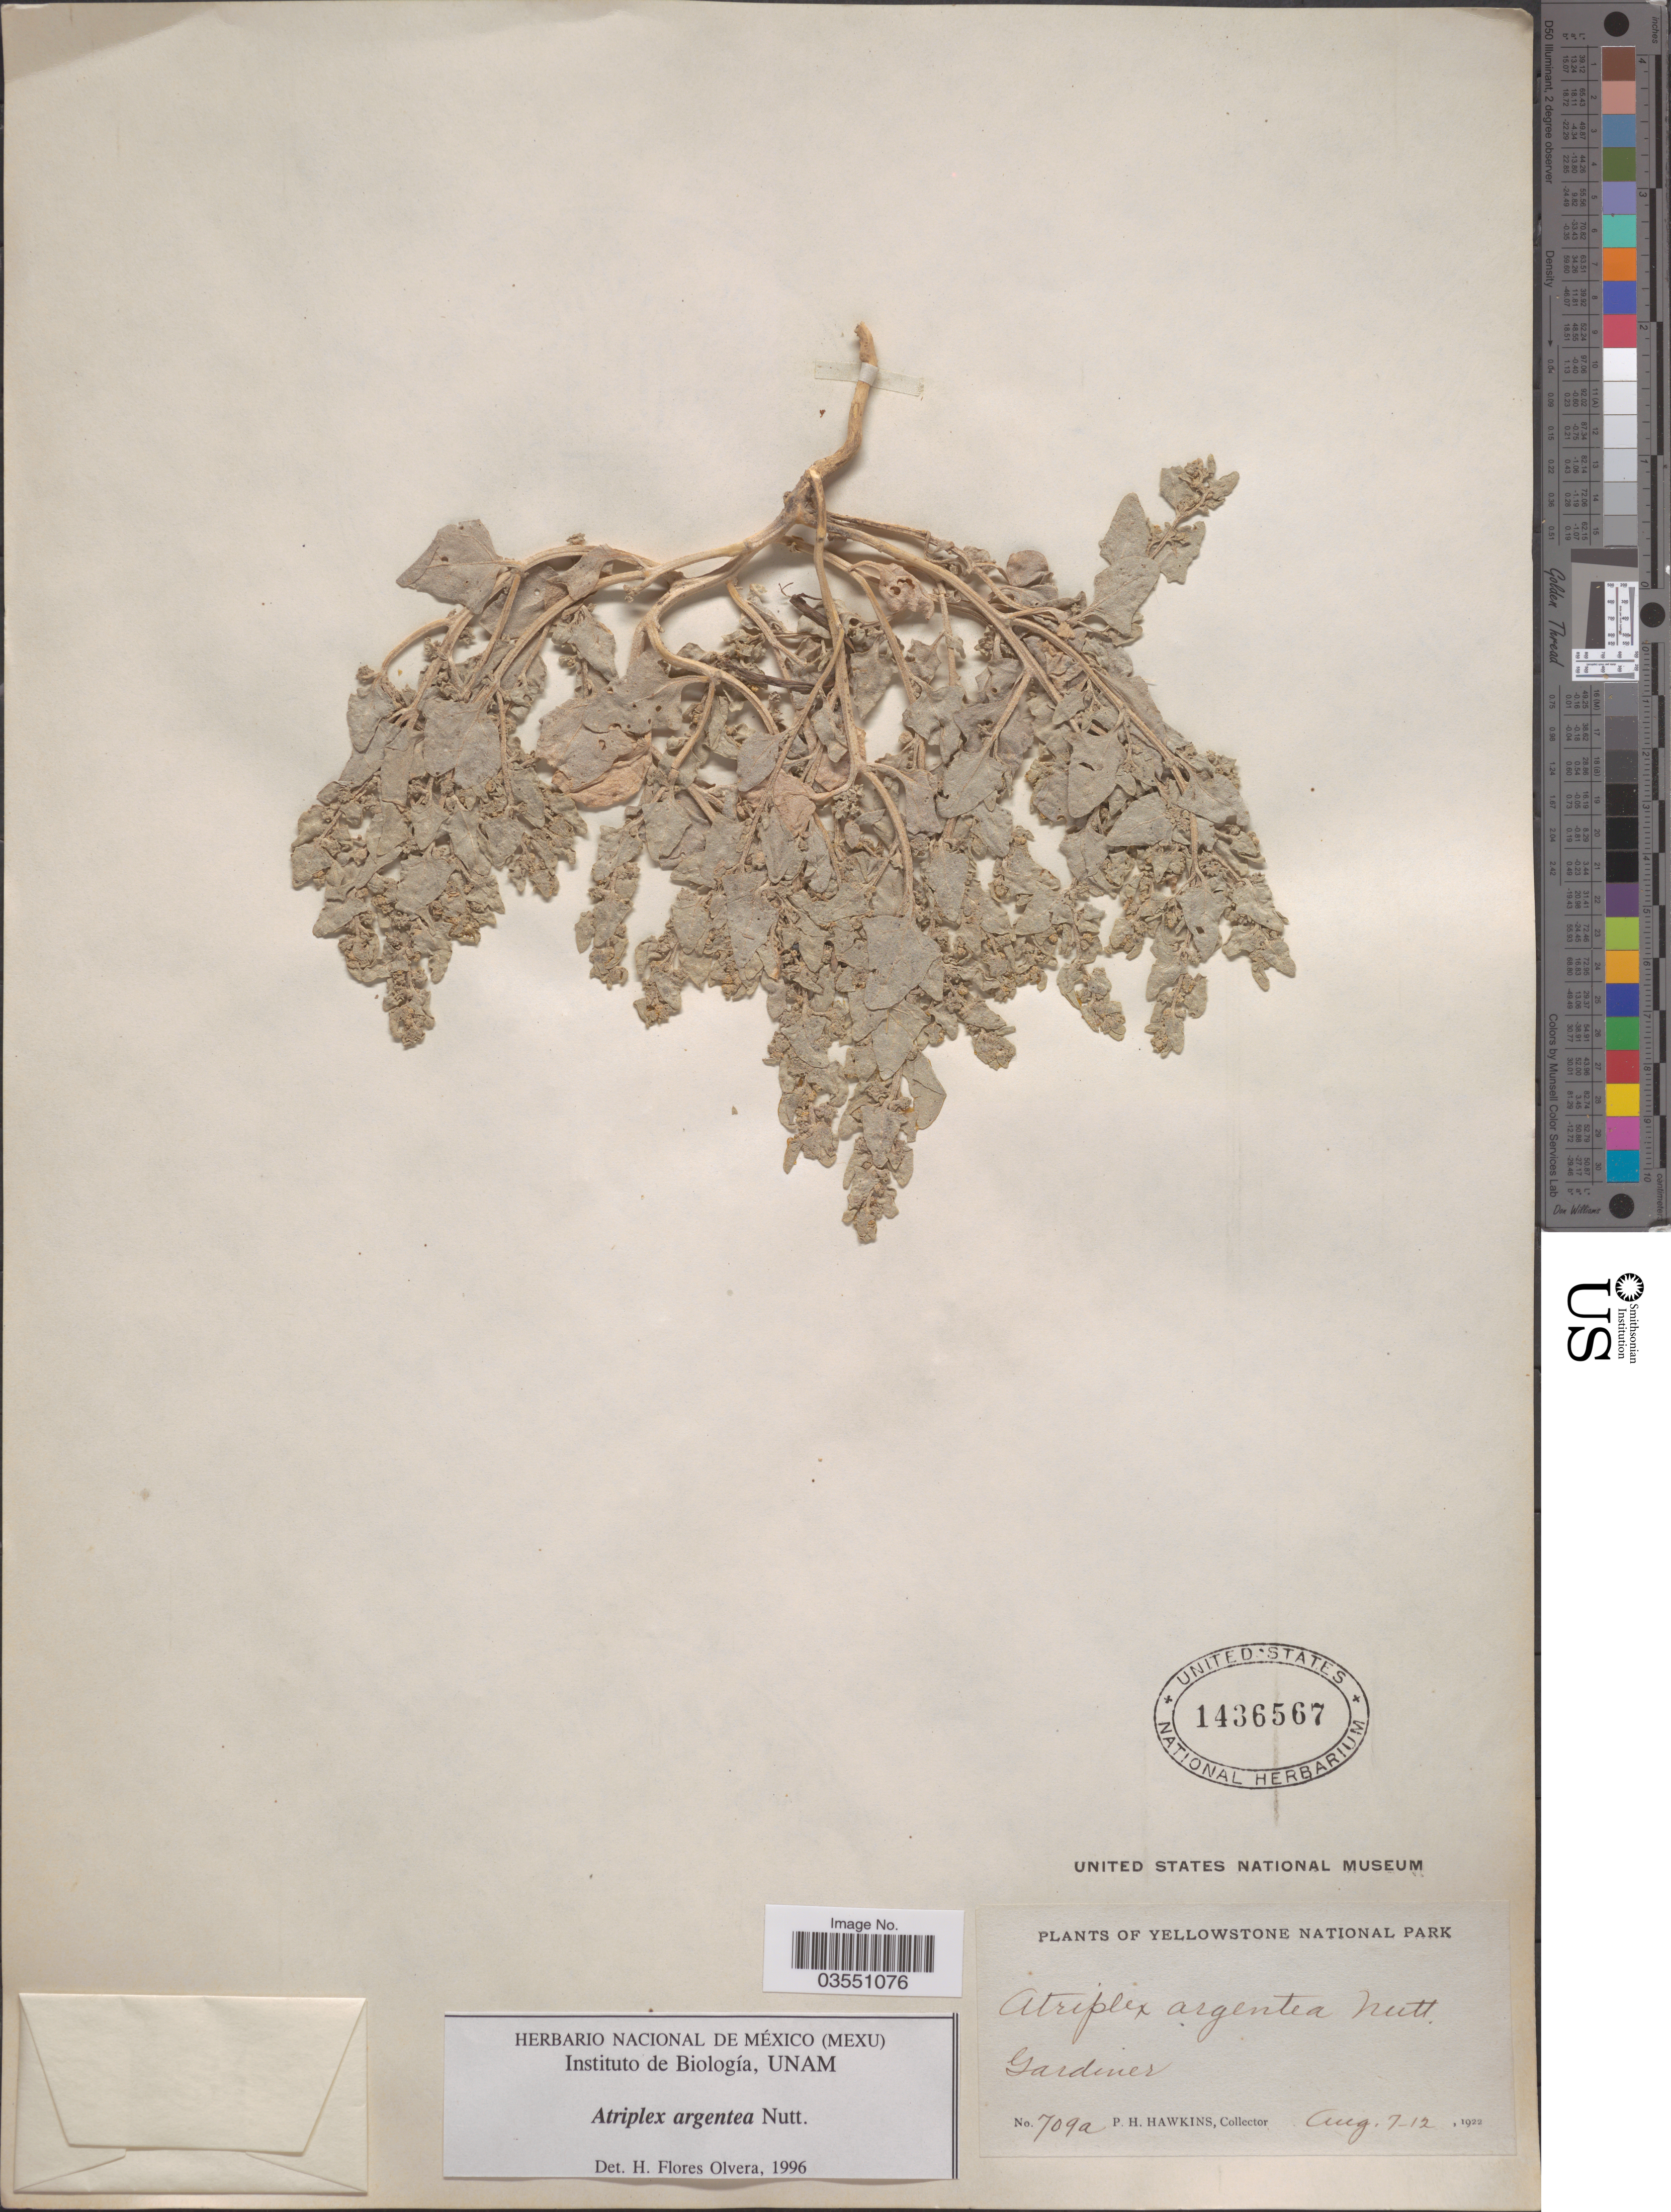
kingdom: Plantae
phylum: Tracheophyta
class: Magnoliopsida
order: Caryophyllales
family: Amaranthaceae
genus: Atriplex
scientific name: Atriplex argentea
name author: Nutt.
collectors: P. Hawkins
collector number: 709a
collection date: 1922-08-07/1922-08-12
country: United States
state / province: Montana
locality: Yellowstone National Park. Gardiner.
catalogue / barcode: US 1436567